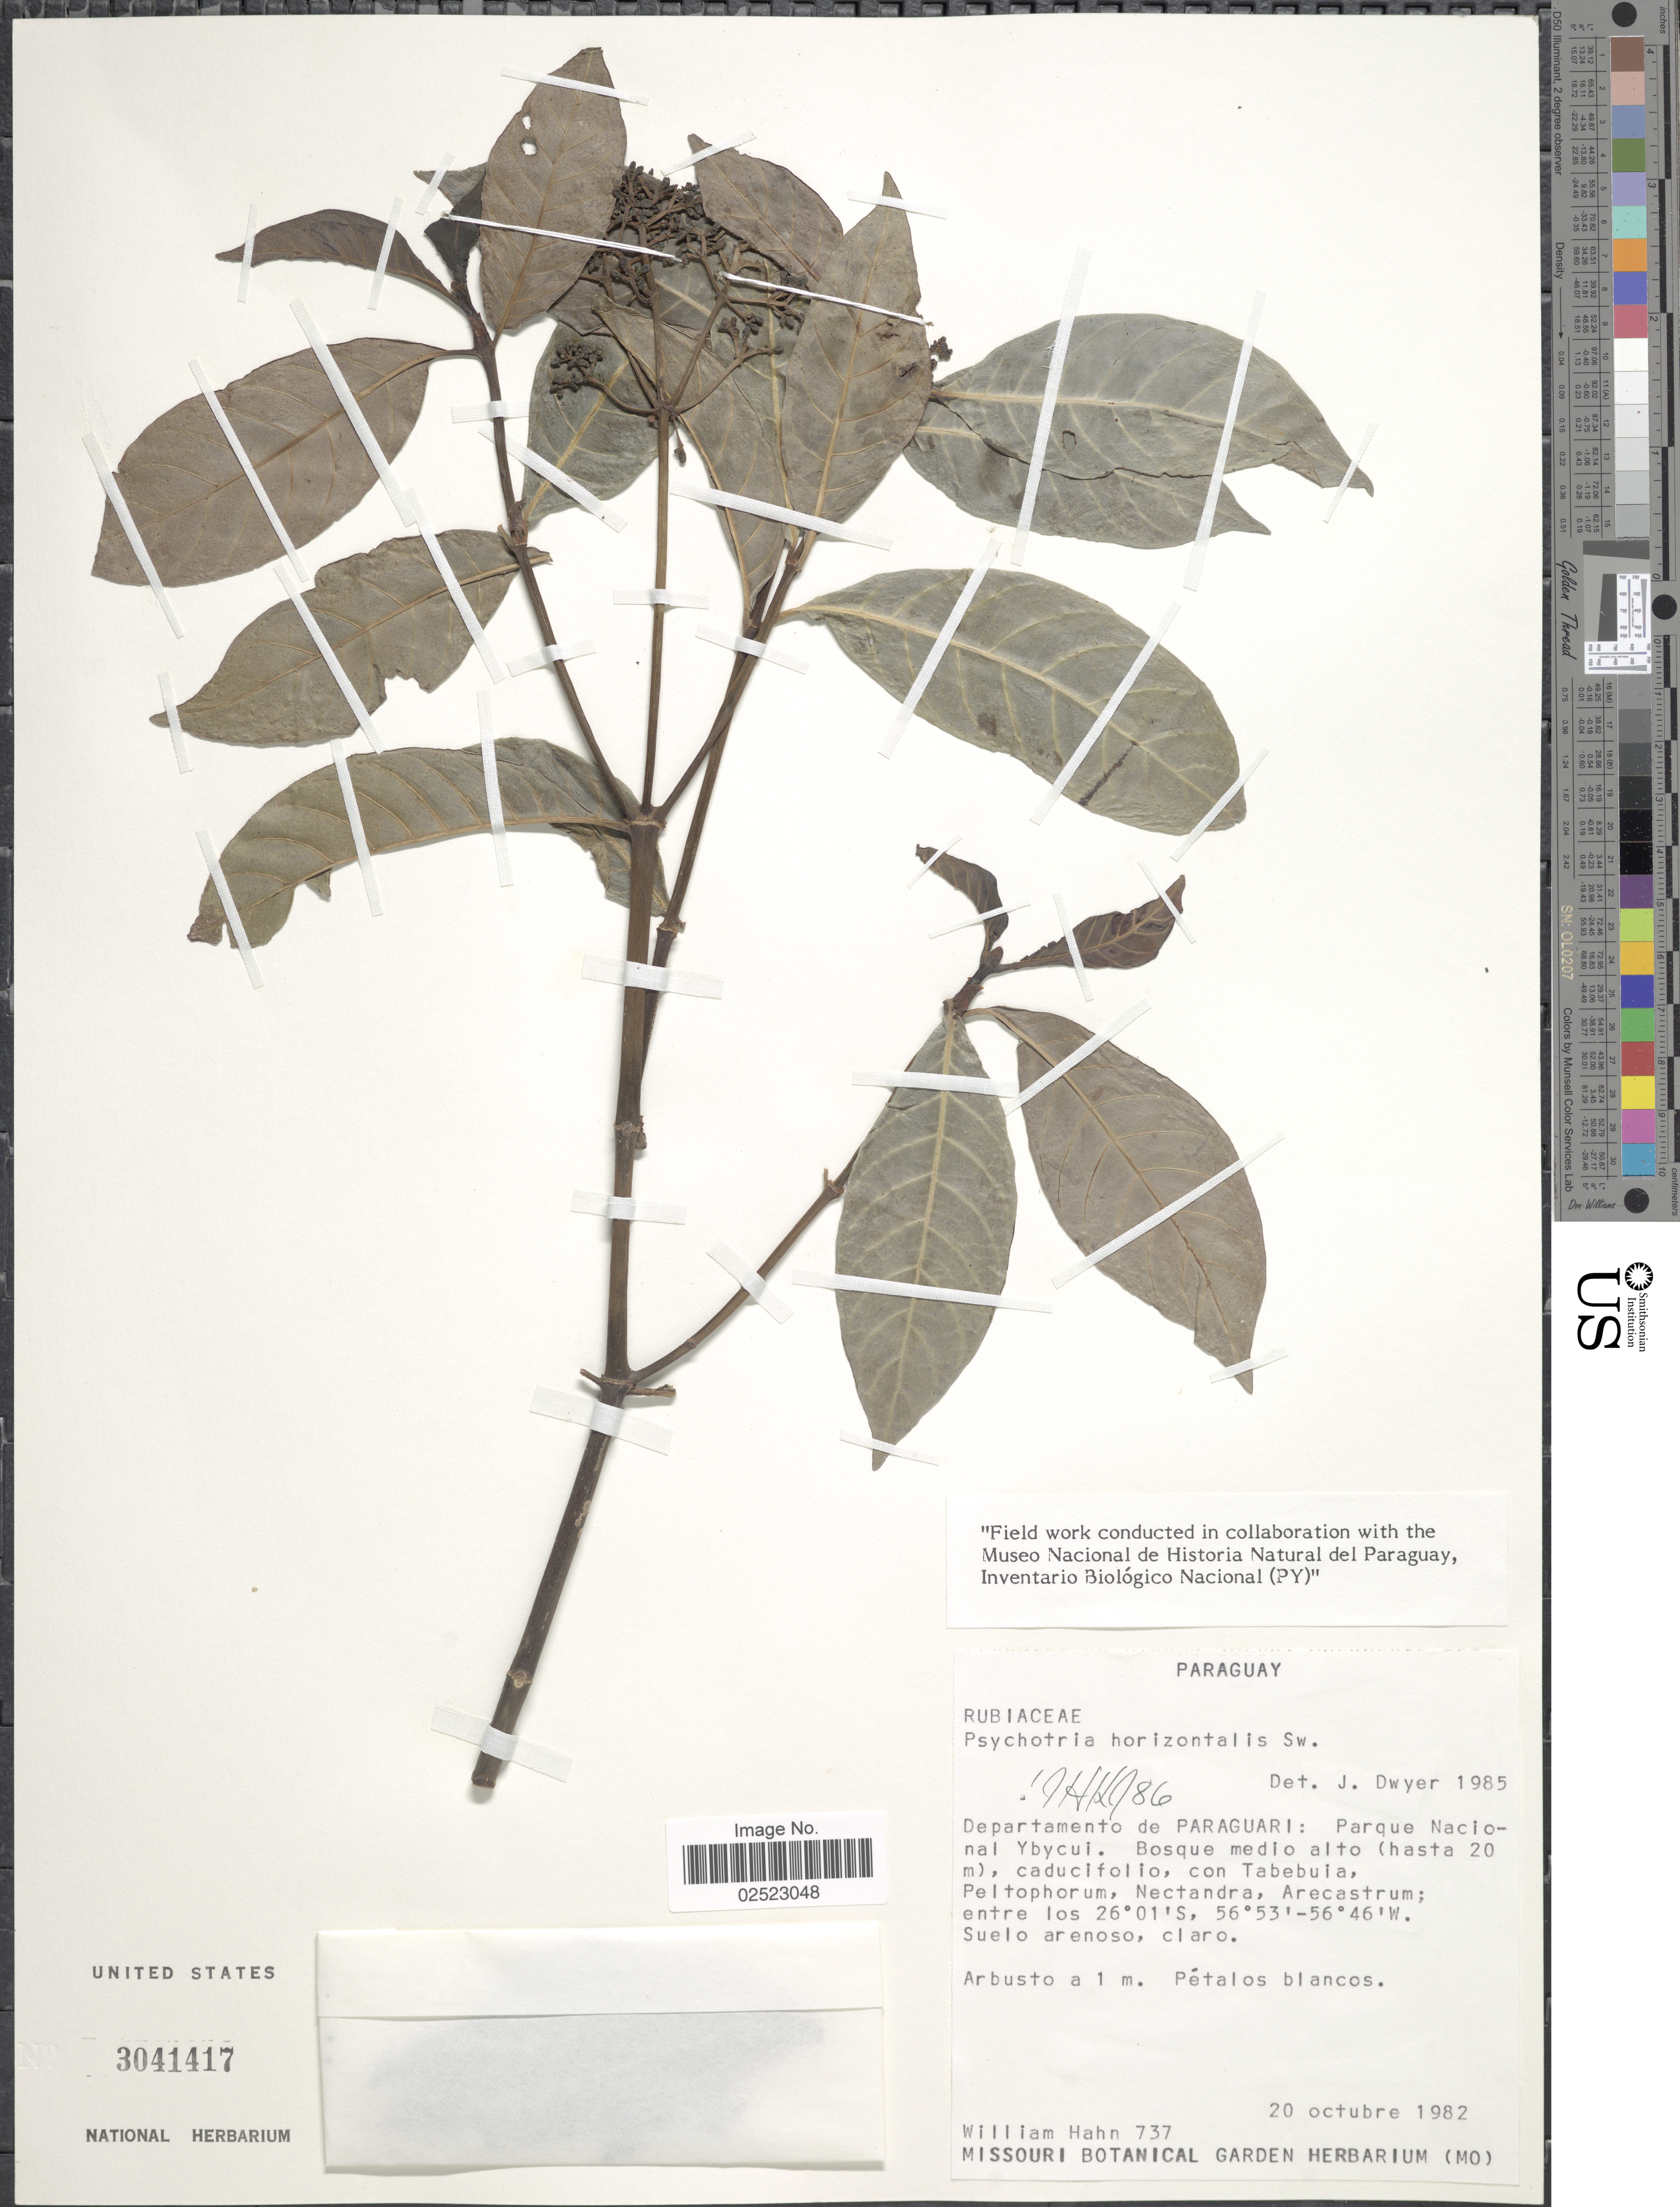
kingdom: Plantae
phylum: Tracheophyta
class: Magnoliopsida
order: Gentianales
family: Rubiaceae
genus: Psychotria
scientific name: Psychotria horizontalis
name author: Sw.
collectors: W. J. Hahn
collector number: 737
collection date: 1982-10-20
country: Paraguay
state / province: Paraguari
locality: Parque Nacional Ybycui, Bosque medio alto (hasta 20 m) , caducifolio, con Tabebuia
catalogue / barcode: US 3041417